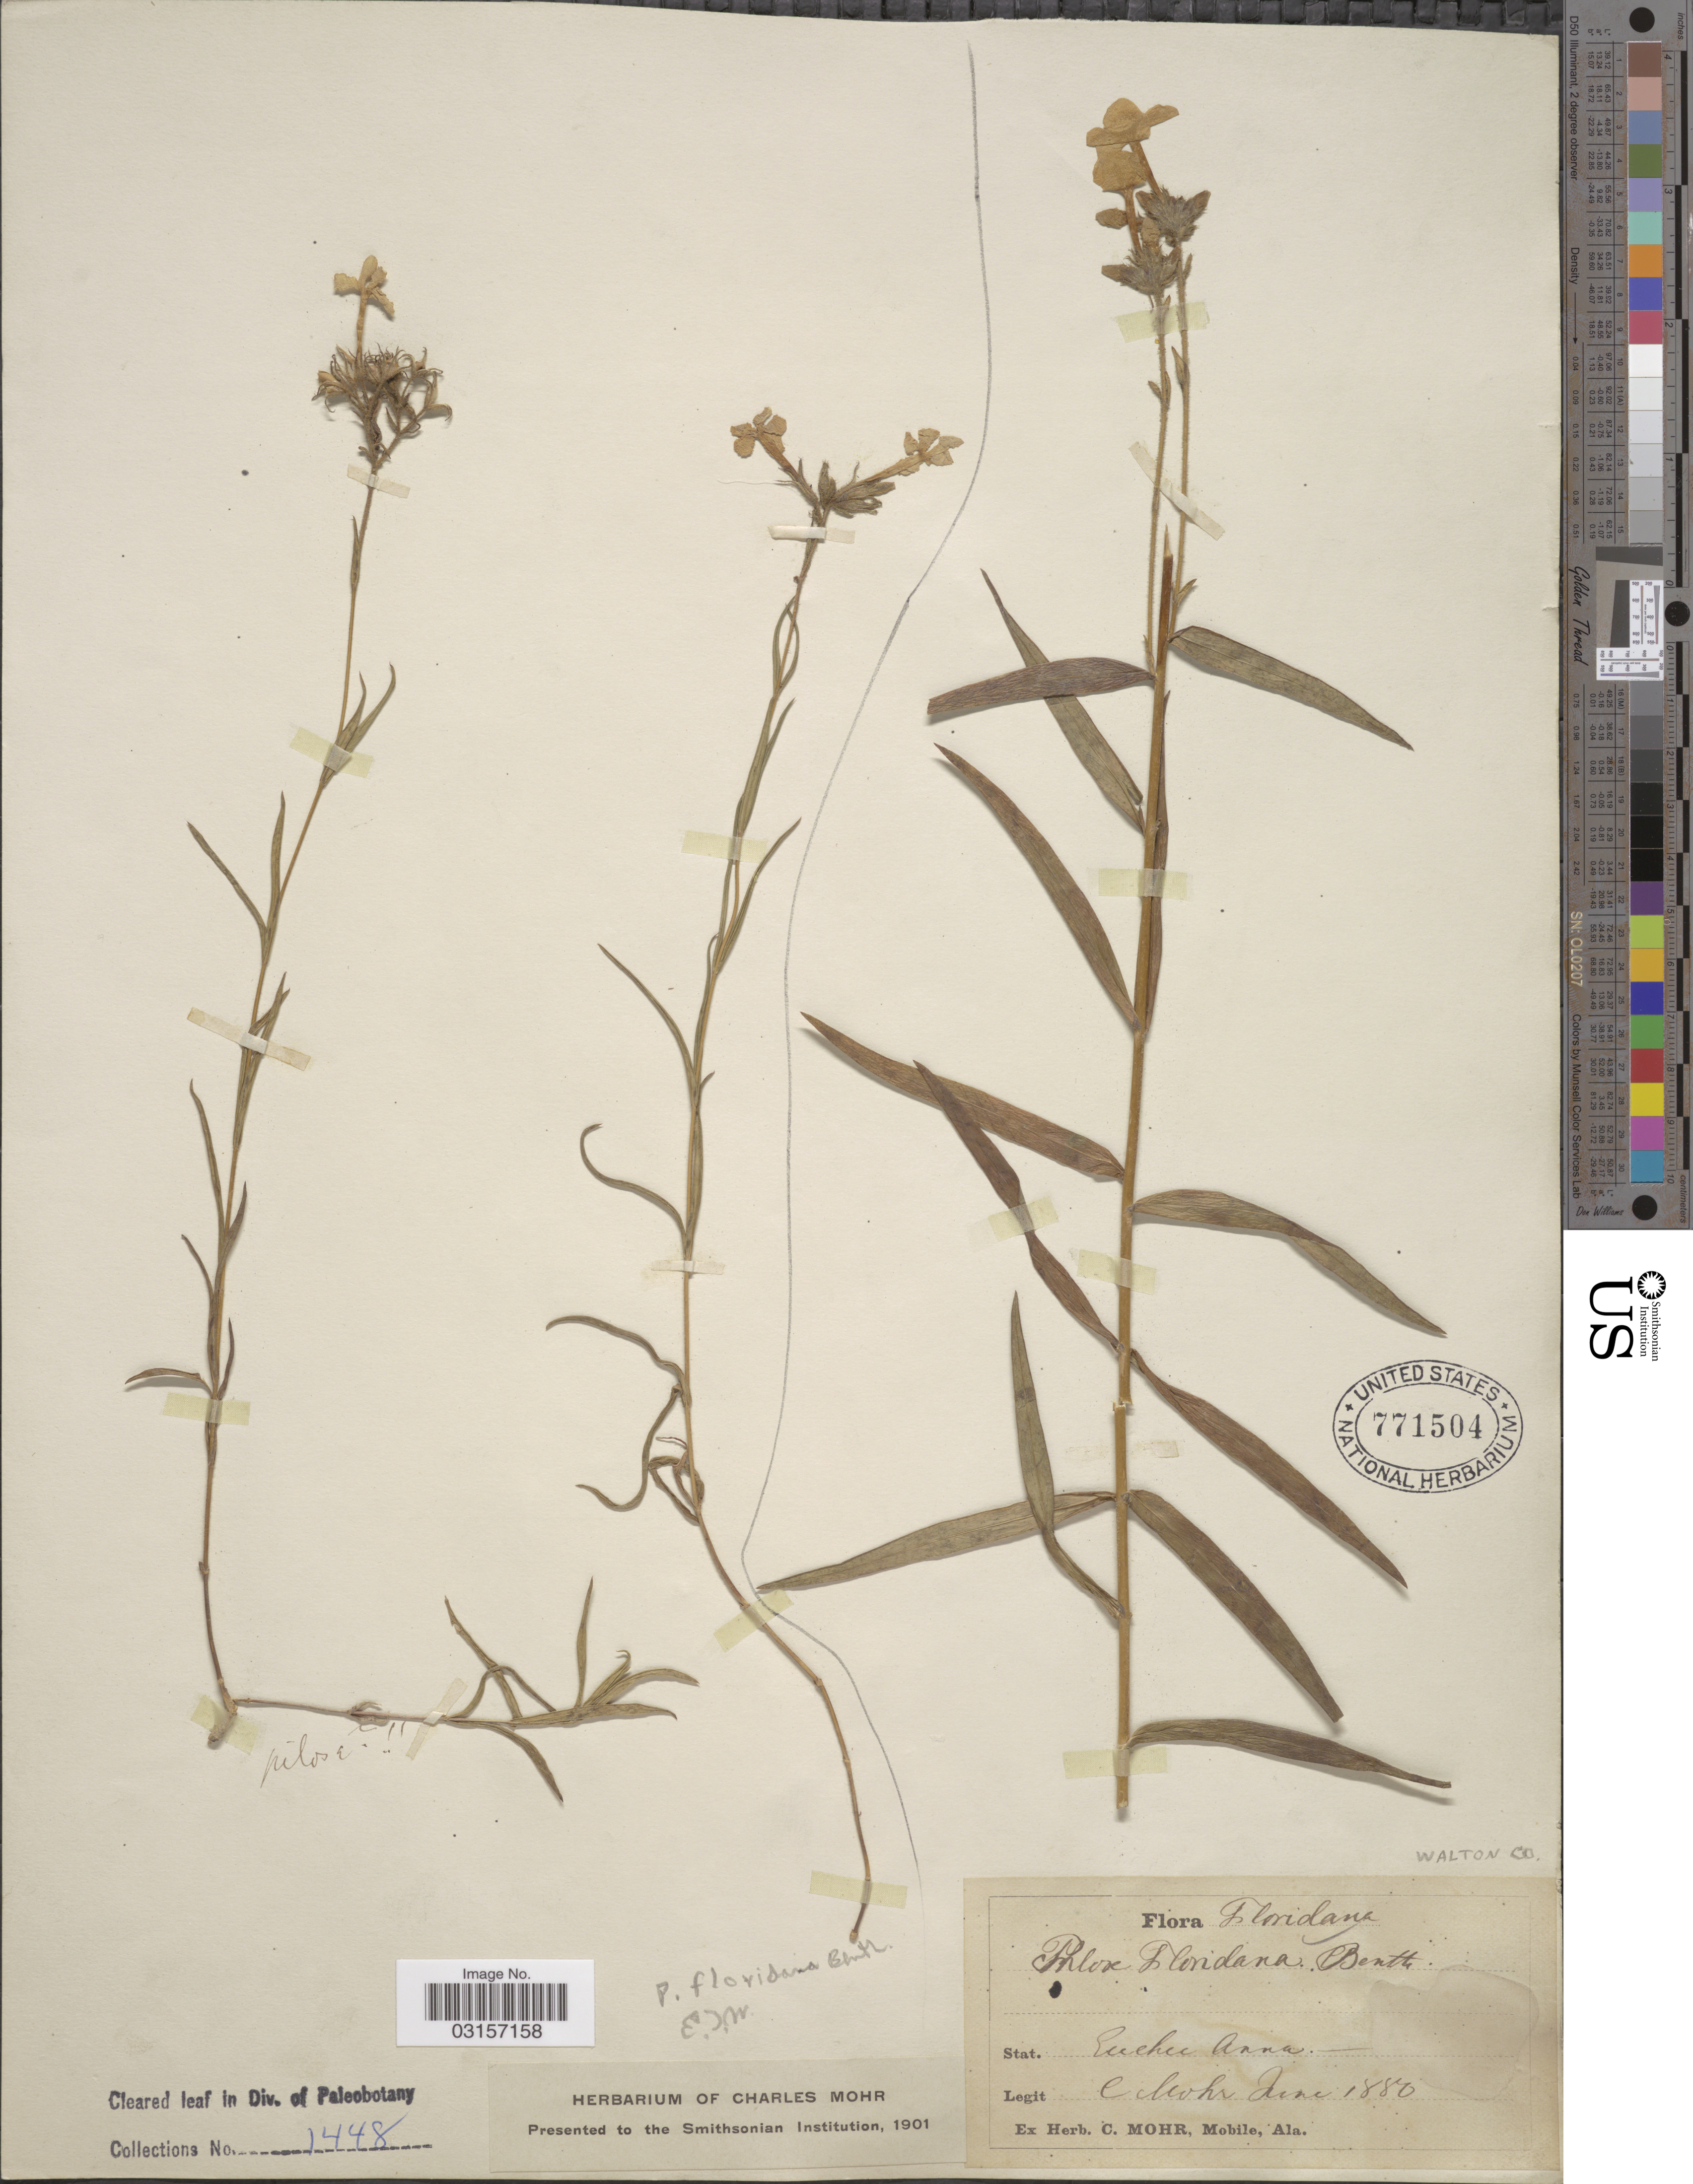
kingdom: Plantae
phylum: Tracheophyta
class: Magnoliopsida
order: Ericales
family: Polemoniaceae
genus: Phlox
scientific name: Phlox floridana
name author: Benth.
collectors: Mohr, C. T. (herbarium)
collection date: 1880-06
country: United States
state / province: Florida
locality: Floridana, Stat. Euchee Anna, Walton Co.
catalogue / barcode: US 771504